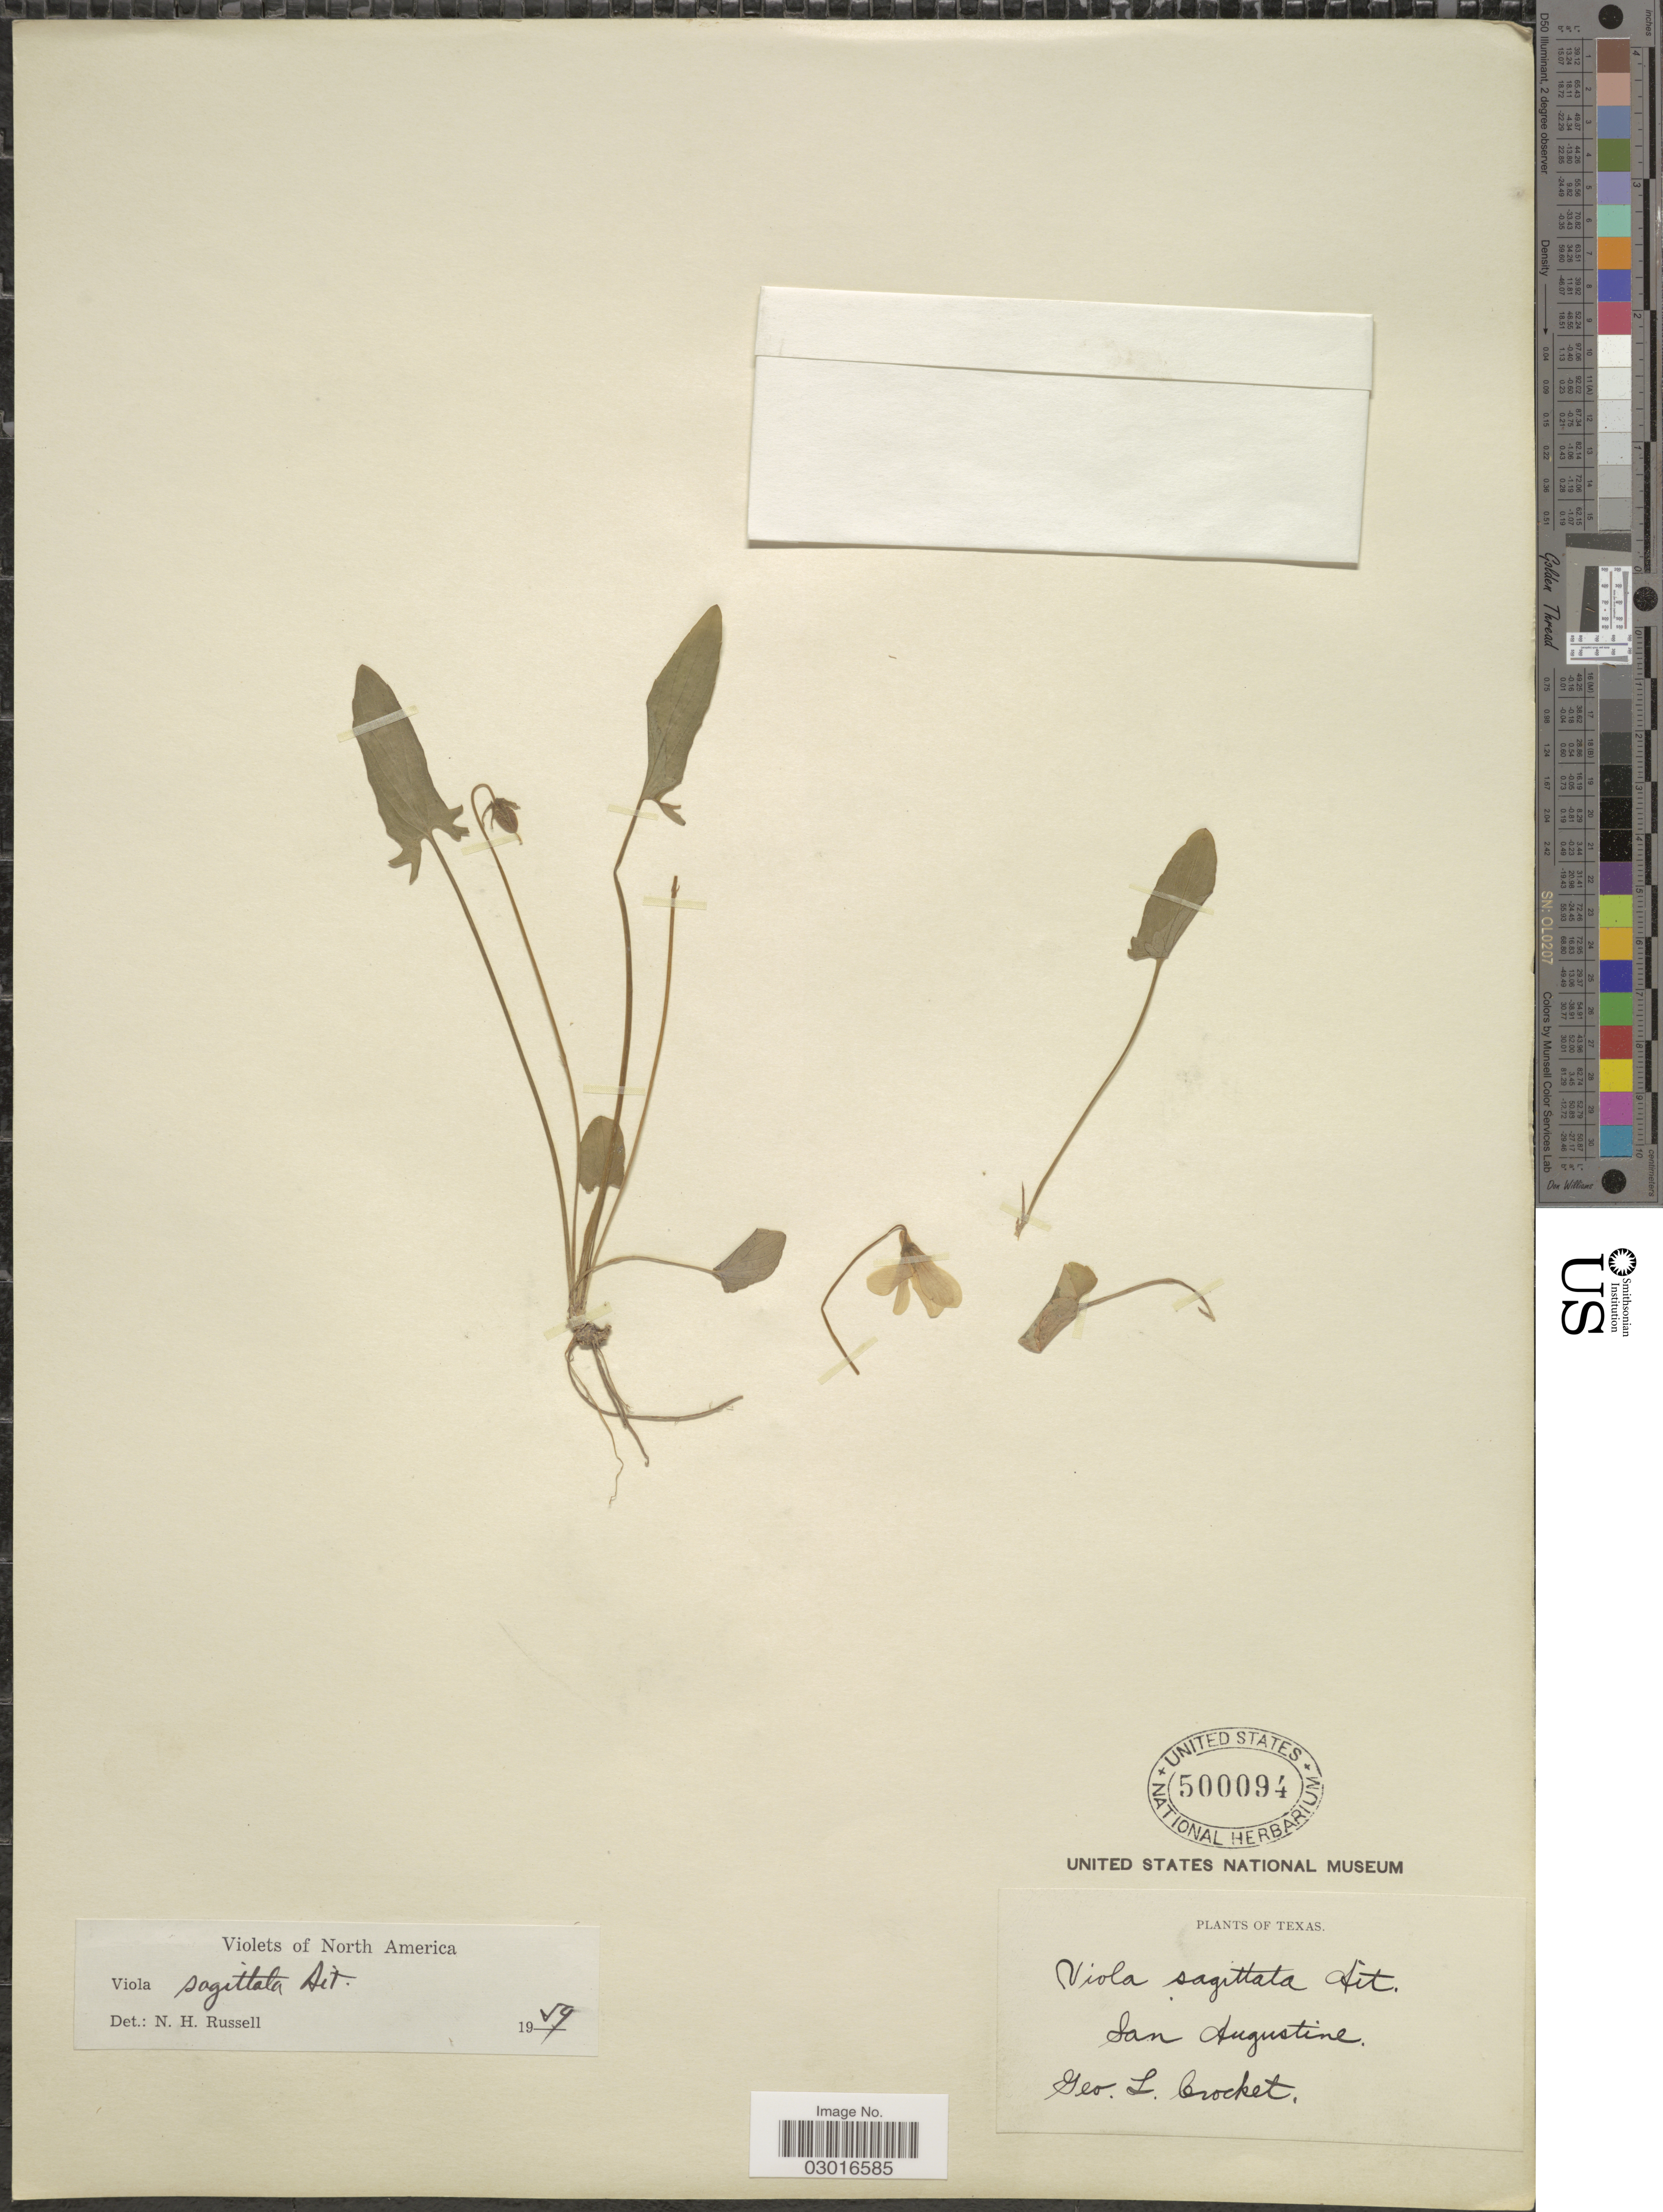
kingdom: Plantae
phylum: Tracheophyta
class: Magnoliopsida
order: Malpighiales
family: Violaceae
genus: Viola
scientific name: Viola sagittata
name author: Aiton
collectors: G. Crocket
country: United States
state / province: Texas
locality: San Augustine.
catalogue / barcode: US 500094